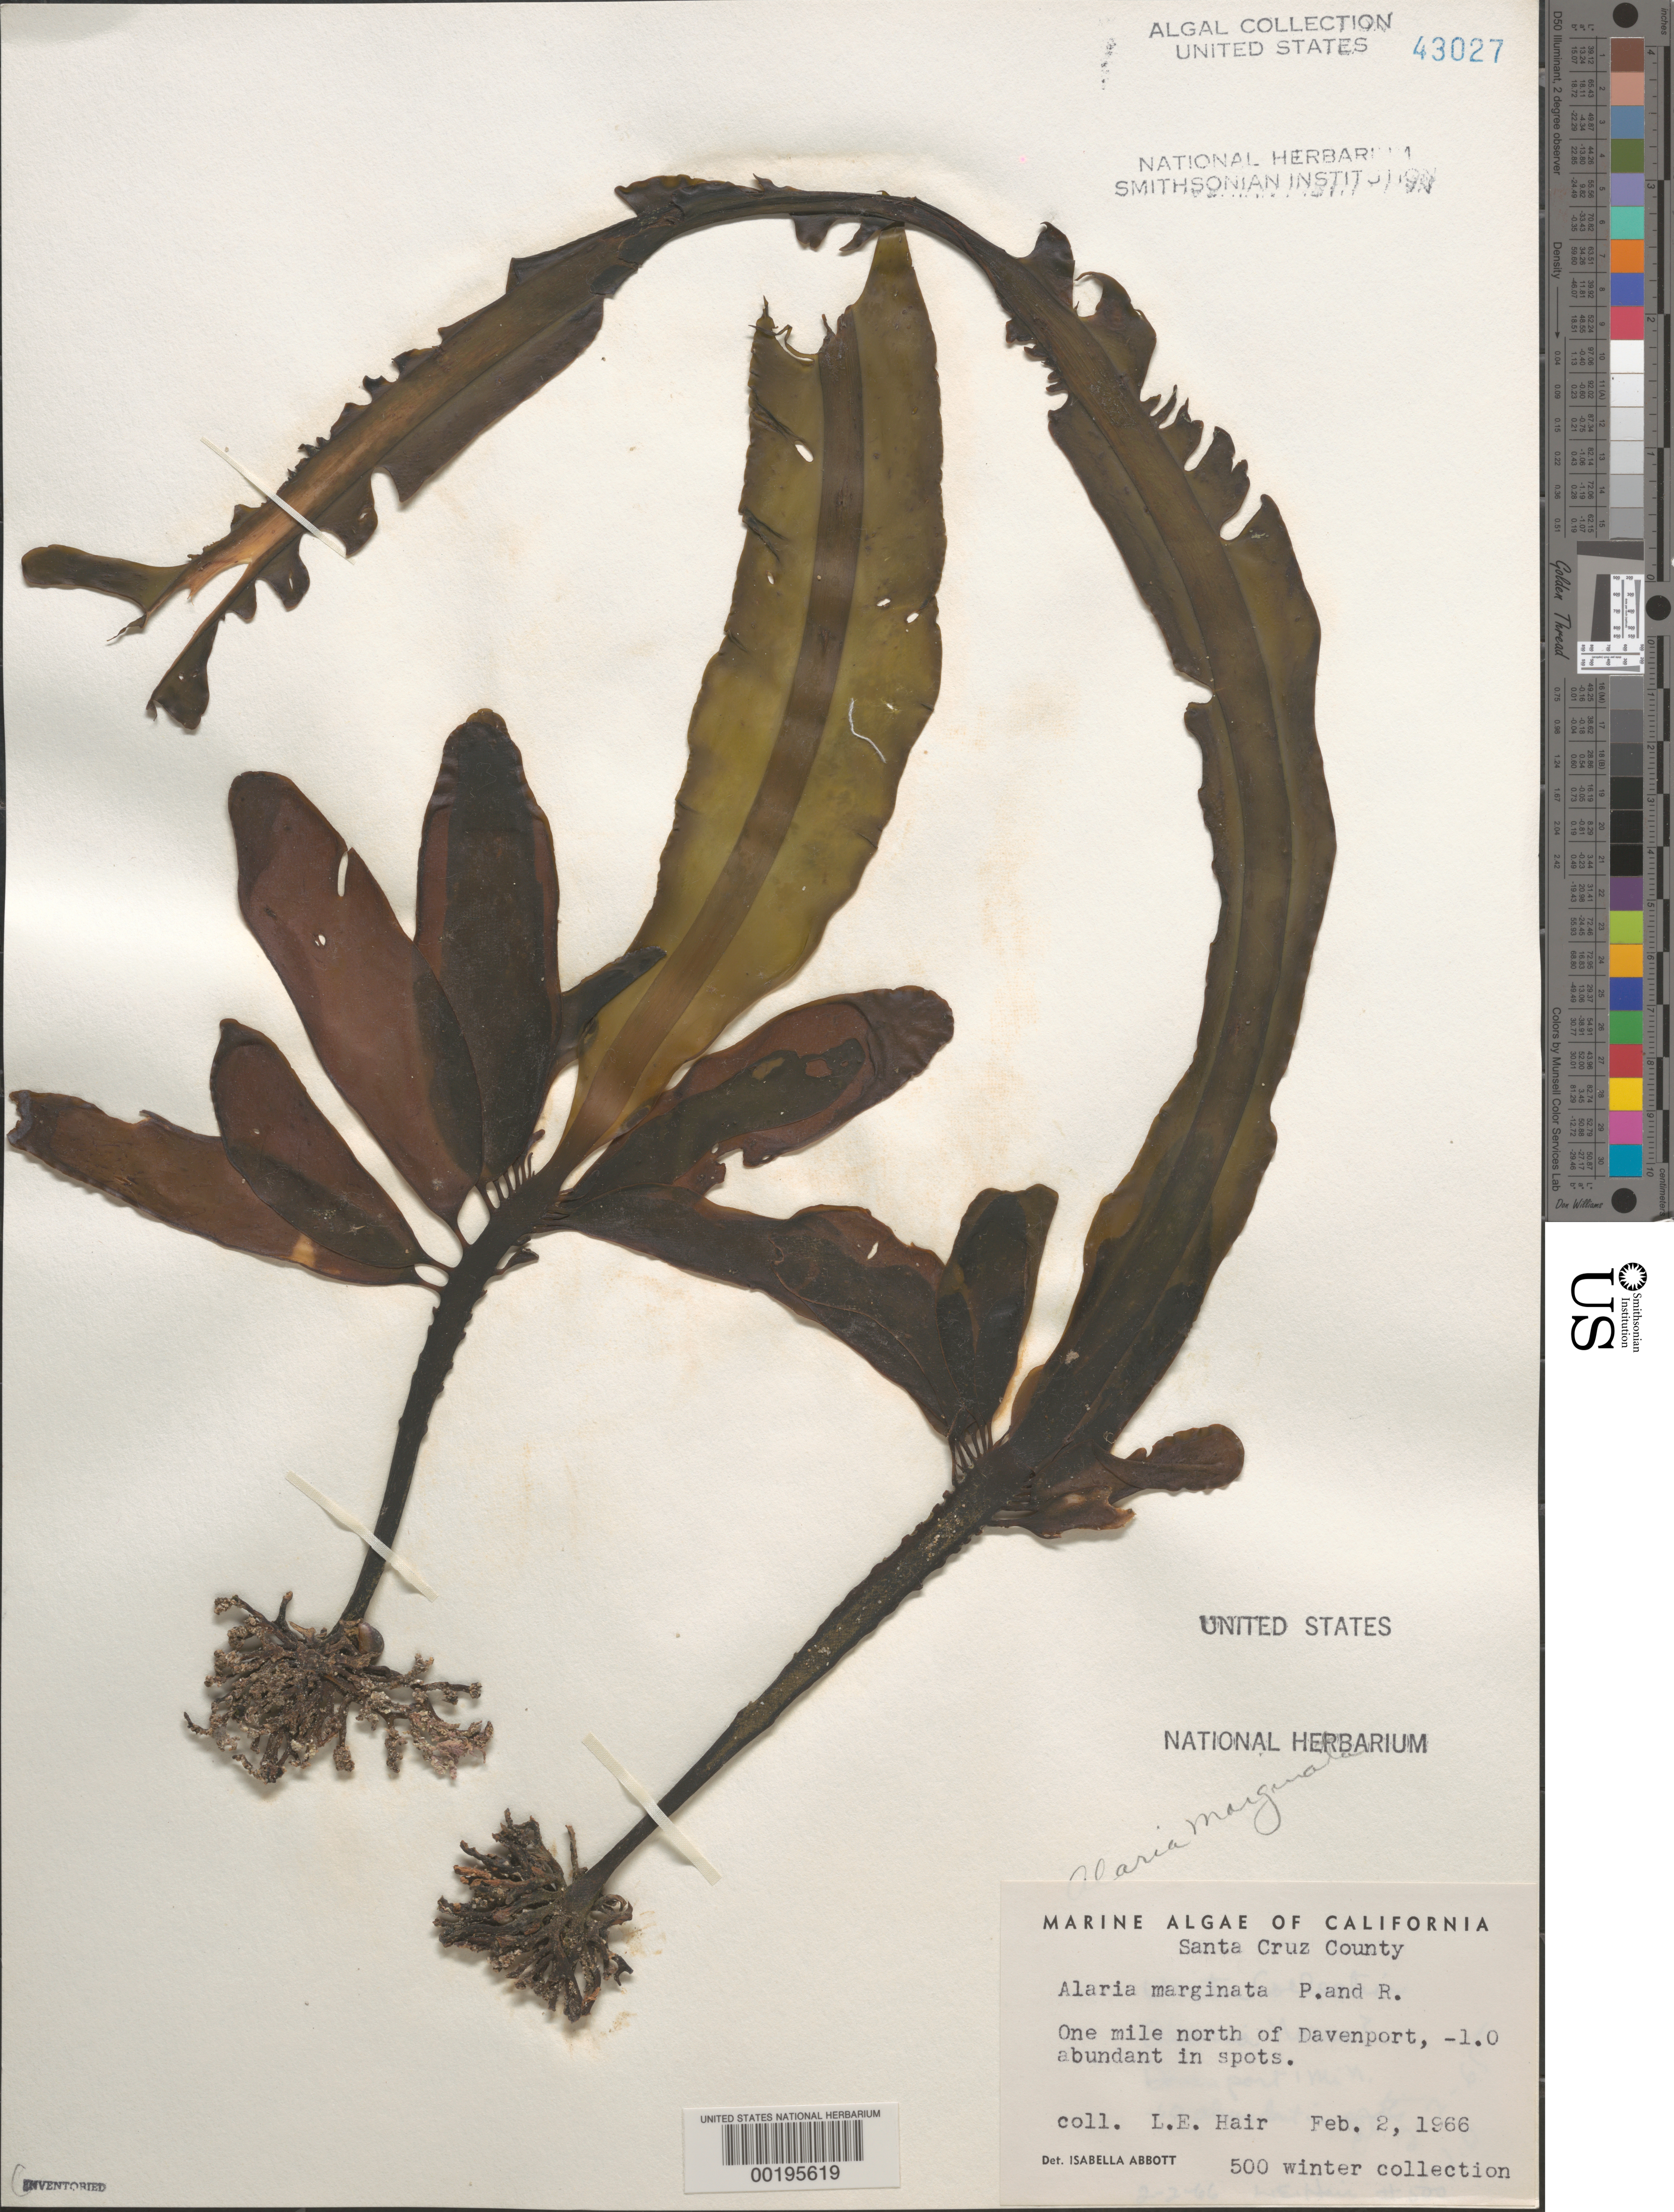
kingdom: Chromista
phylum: Ochrophyta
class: Phaeophyceae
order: Laminariales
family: Alariaceae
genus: Alaria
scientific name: Alaria marginata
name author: Ruiz & Pav.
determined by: Abbott, Isabella A.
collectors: L. Hair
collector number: Leh 500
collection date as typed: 02 Feb 1966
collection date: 1966-02-02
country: United States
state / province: California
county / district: Santa Cruz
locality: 1 mile north of Davenport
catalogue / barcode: US 43027